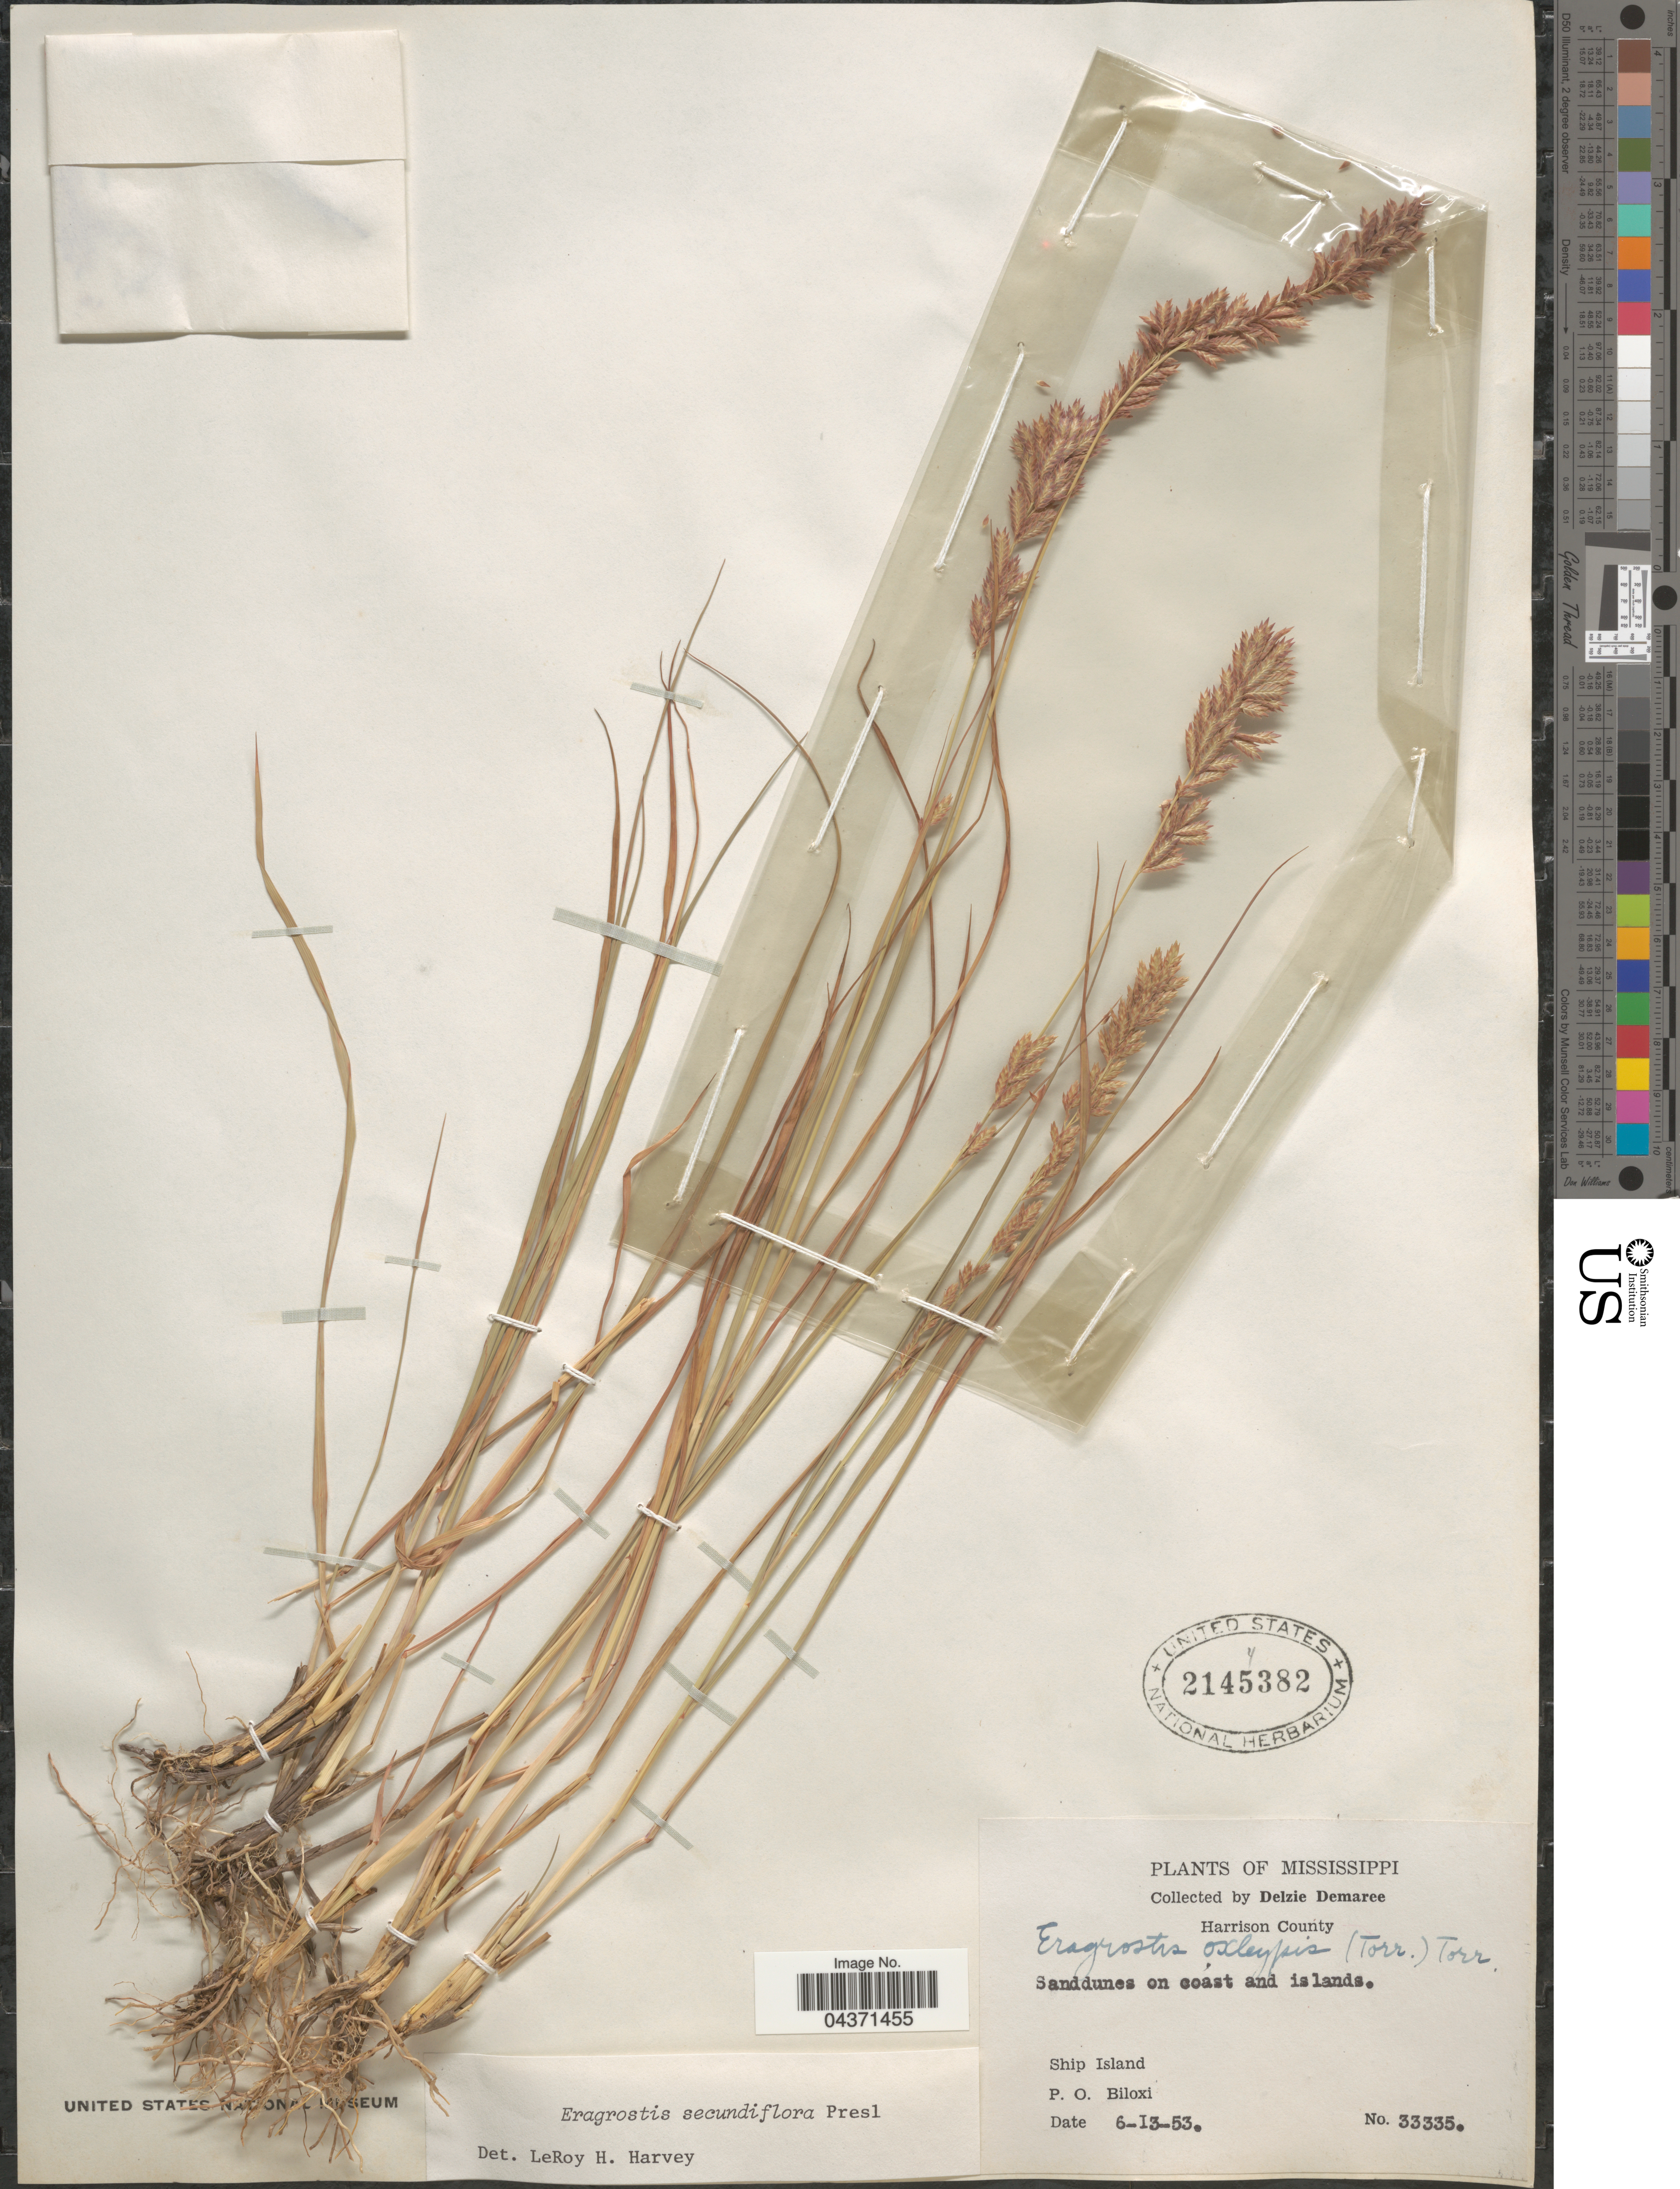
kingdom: Plantae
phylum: Tracheophyta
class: Liliopsida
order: Poales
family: Poaceae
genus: Eragrostis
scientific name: Eragrostis secundiflora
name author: J. Presl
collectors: D. Damaree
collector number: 33335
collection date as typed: Transcribed d/m/y: 13/6/53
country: United States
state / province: Mississippi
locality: Harrison County. Sanddunes on coast and islands. Ship Islands. P. O. Biloxi.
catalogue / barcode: US 2145382